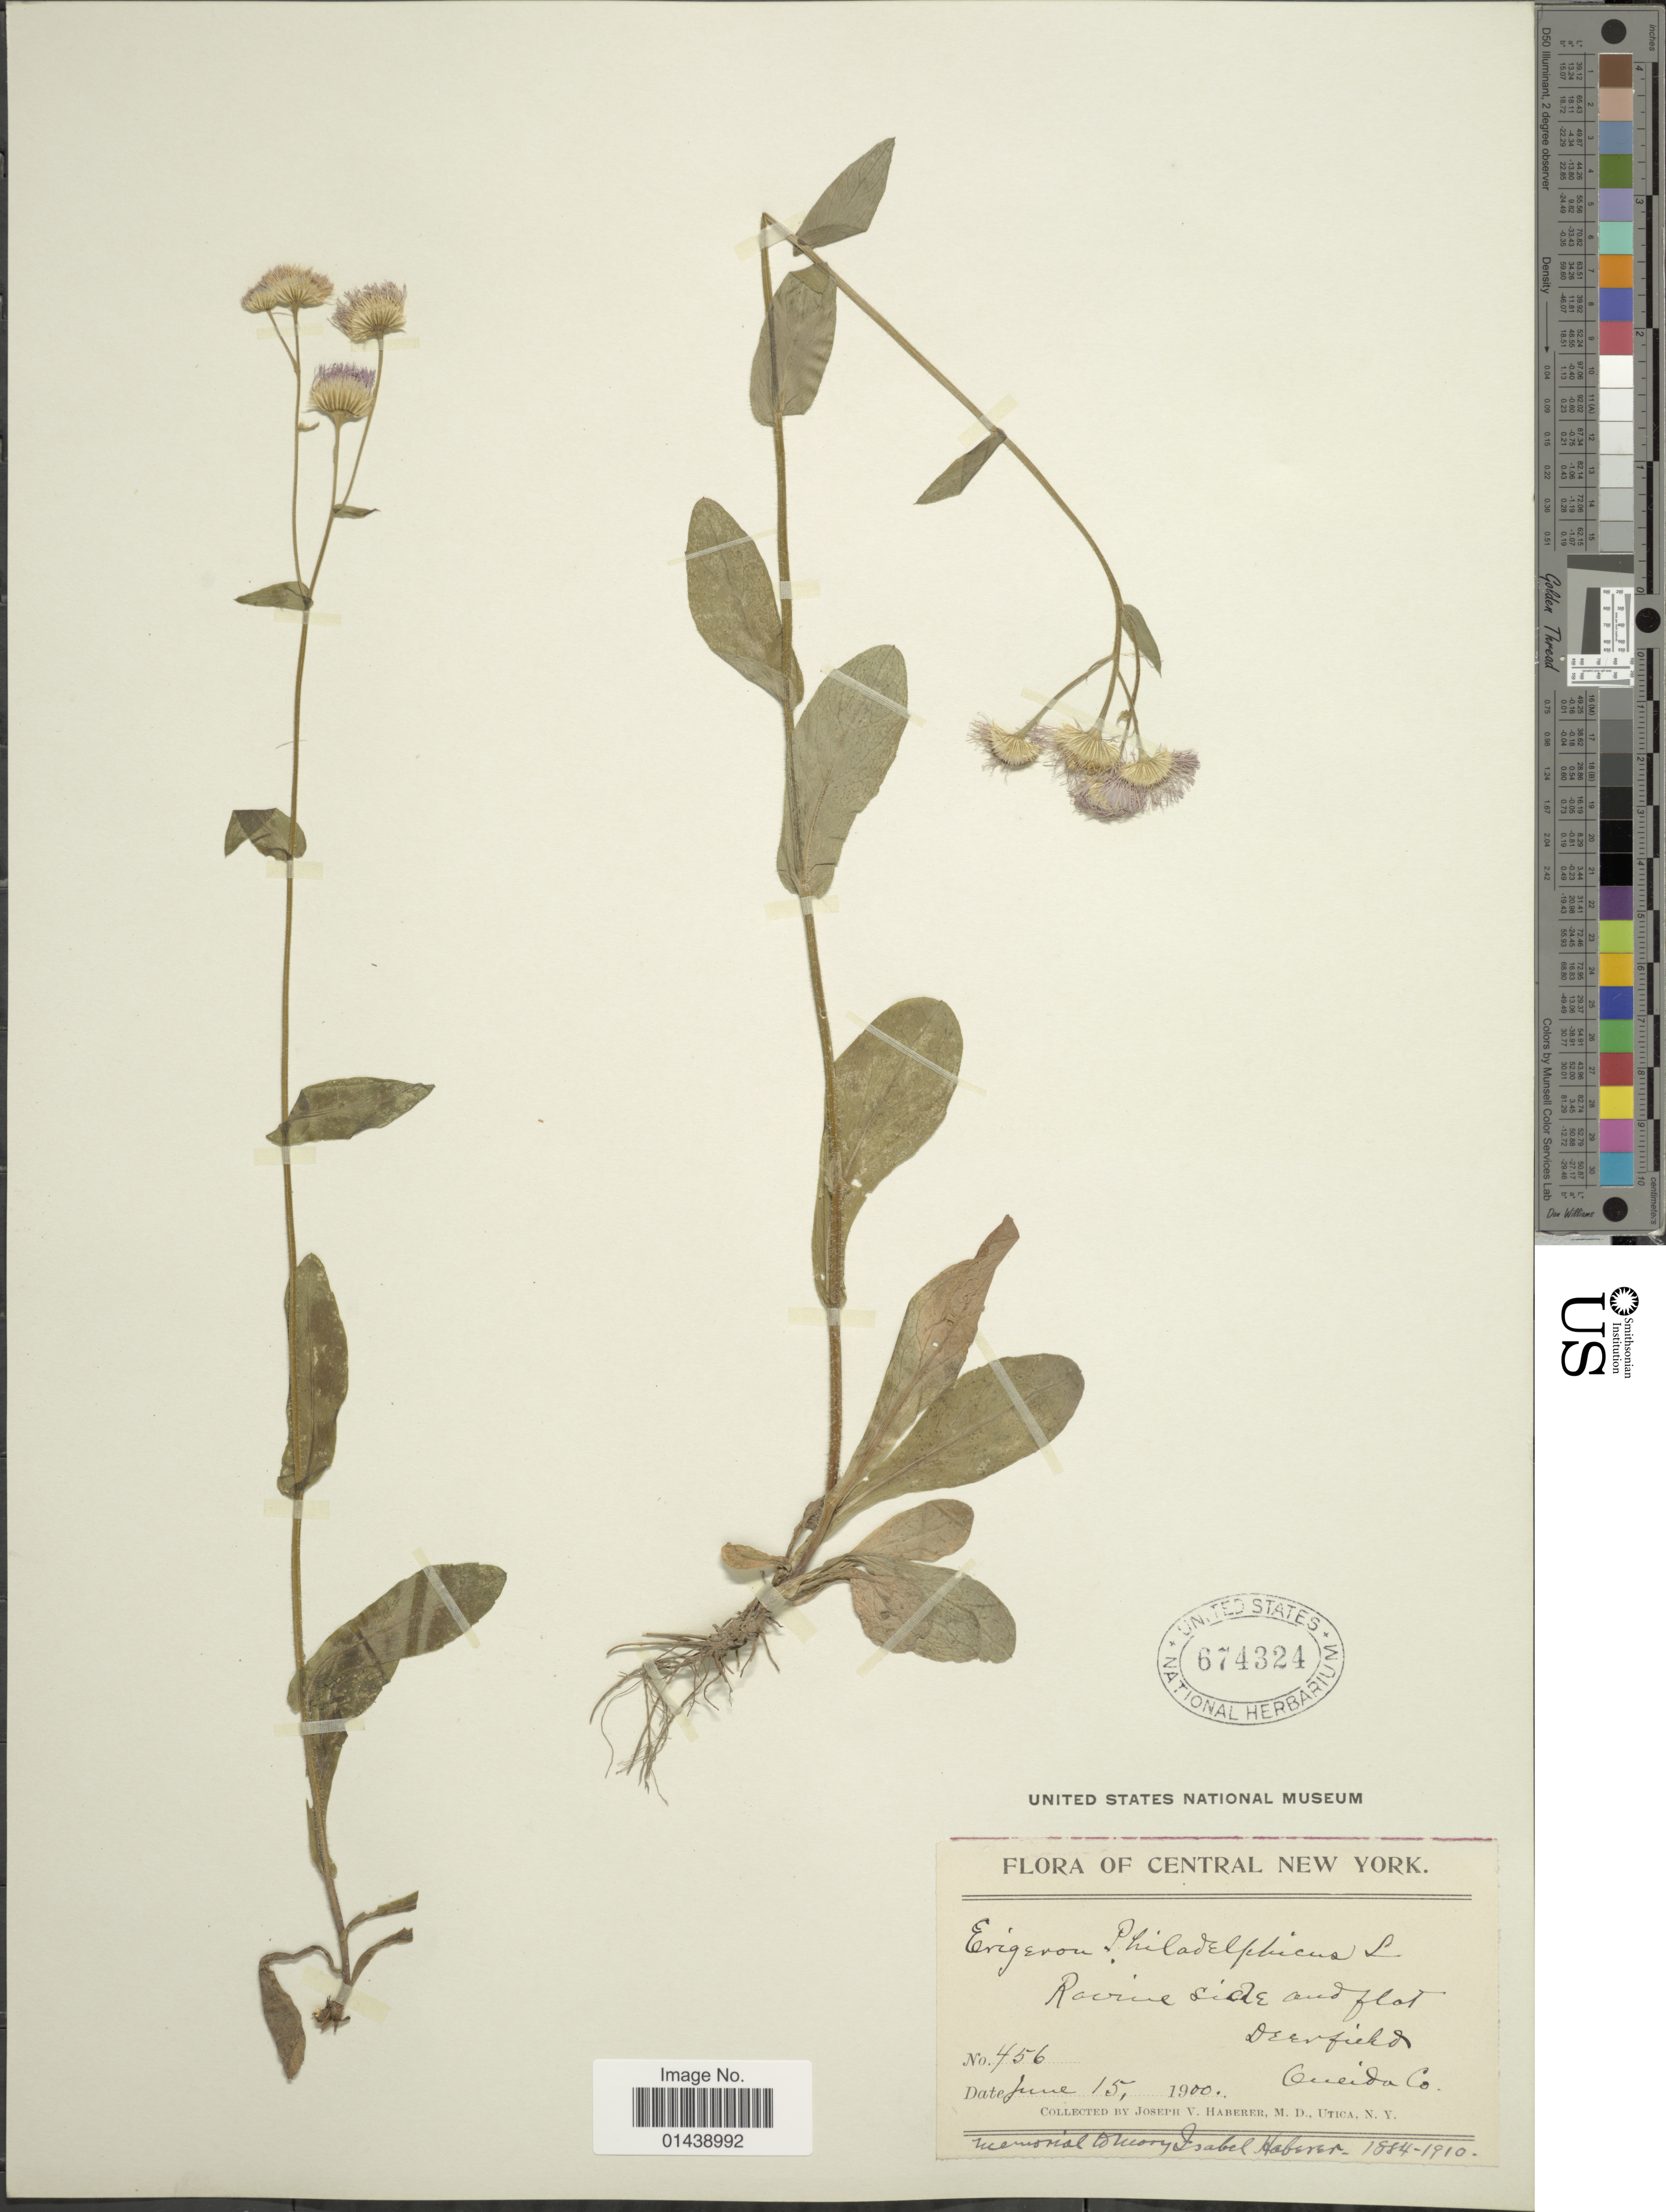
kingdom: Plantae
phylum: Tracheophyta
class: Magnoliopsida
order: Asterales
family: Asteraceae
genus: Erigeron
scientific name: Erigeron philadelphicus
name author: L.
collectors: J. V. Haberer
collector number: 456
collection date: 1900-06-15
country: United States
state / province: New York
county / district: Oneida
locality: Central New York. Deerfield. Oneida Co.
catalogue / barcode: US 674324